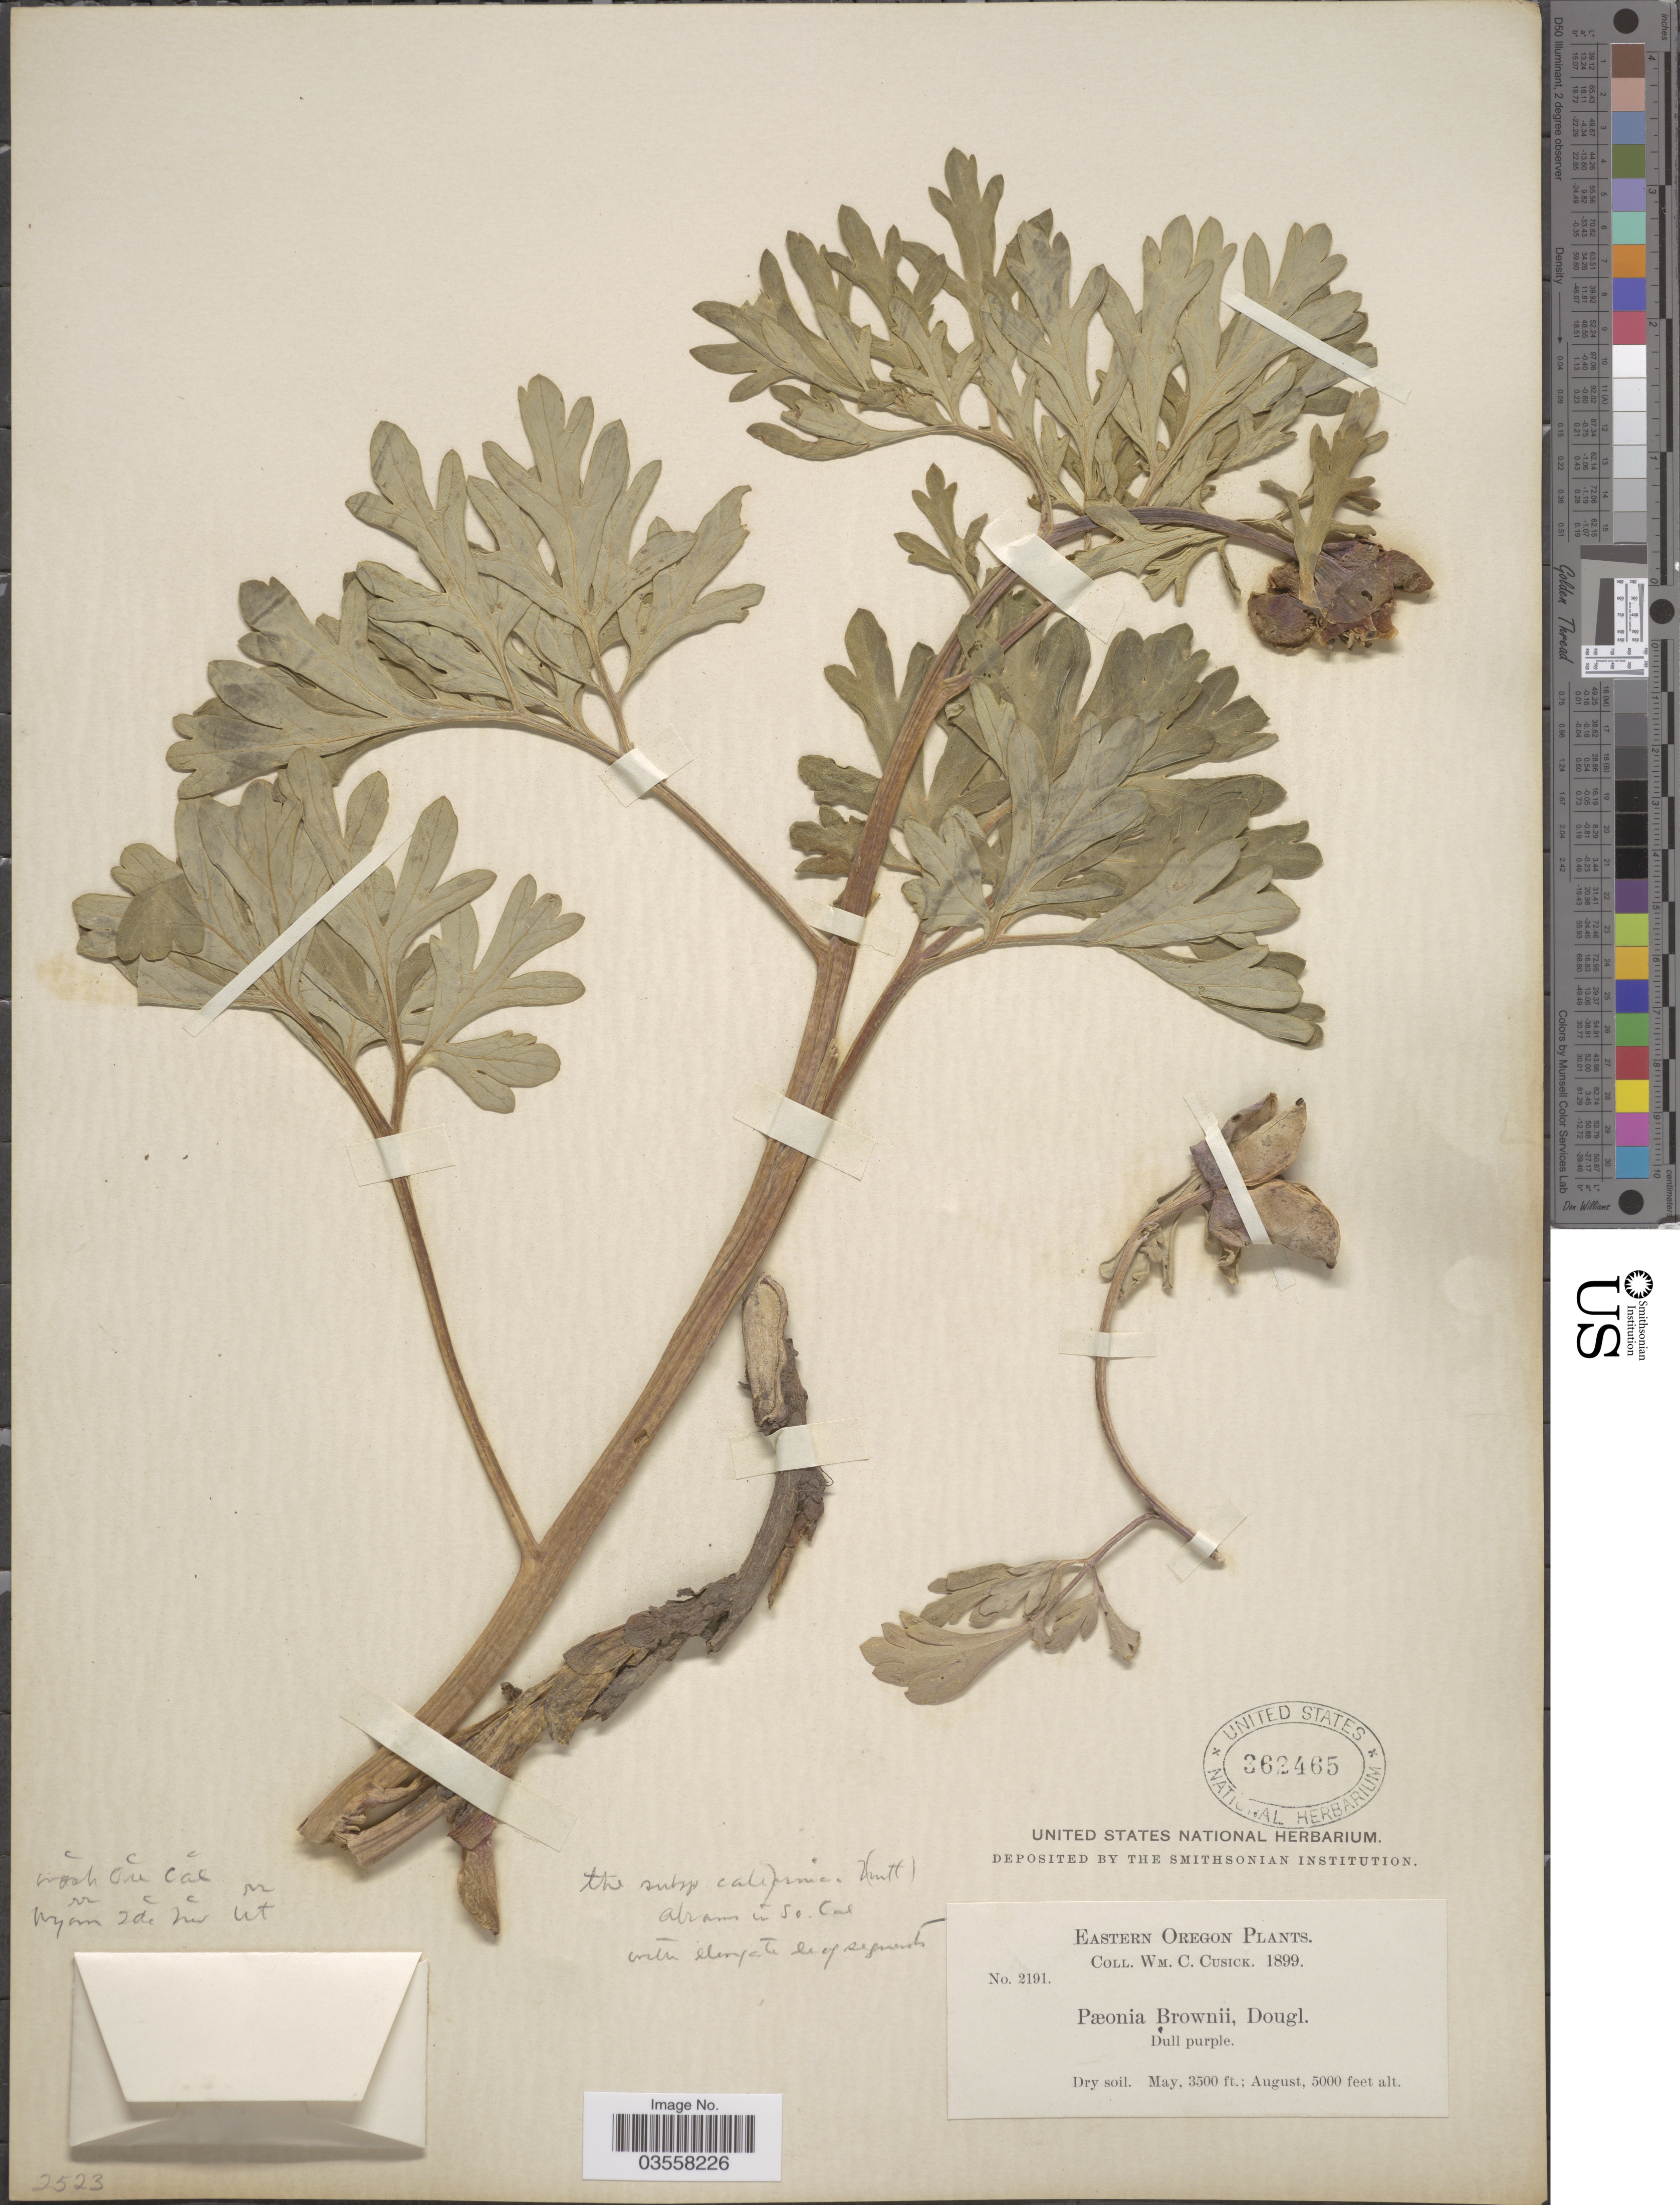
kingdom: Plantae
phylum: Tracheophyta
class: Magnoliopsida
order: Saxifragales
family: Paeoniaceae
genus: Paeonia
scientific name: Paeonia brownii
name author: Douglas ex Hook.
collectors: W. C. Cusick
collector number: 2191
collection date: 1899-05/1899-08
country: United States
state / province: Oregon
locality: Eastern Oregon.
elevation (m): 1067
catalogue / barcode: US 362465